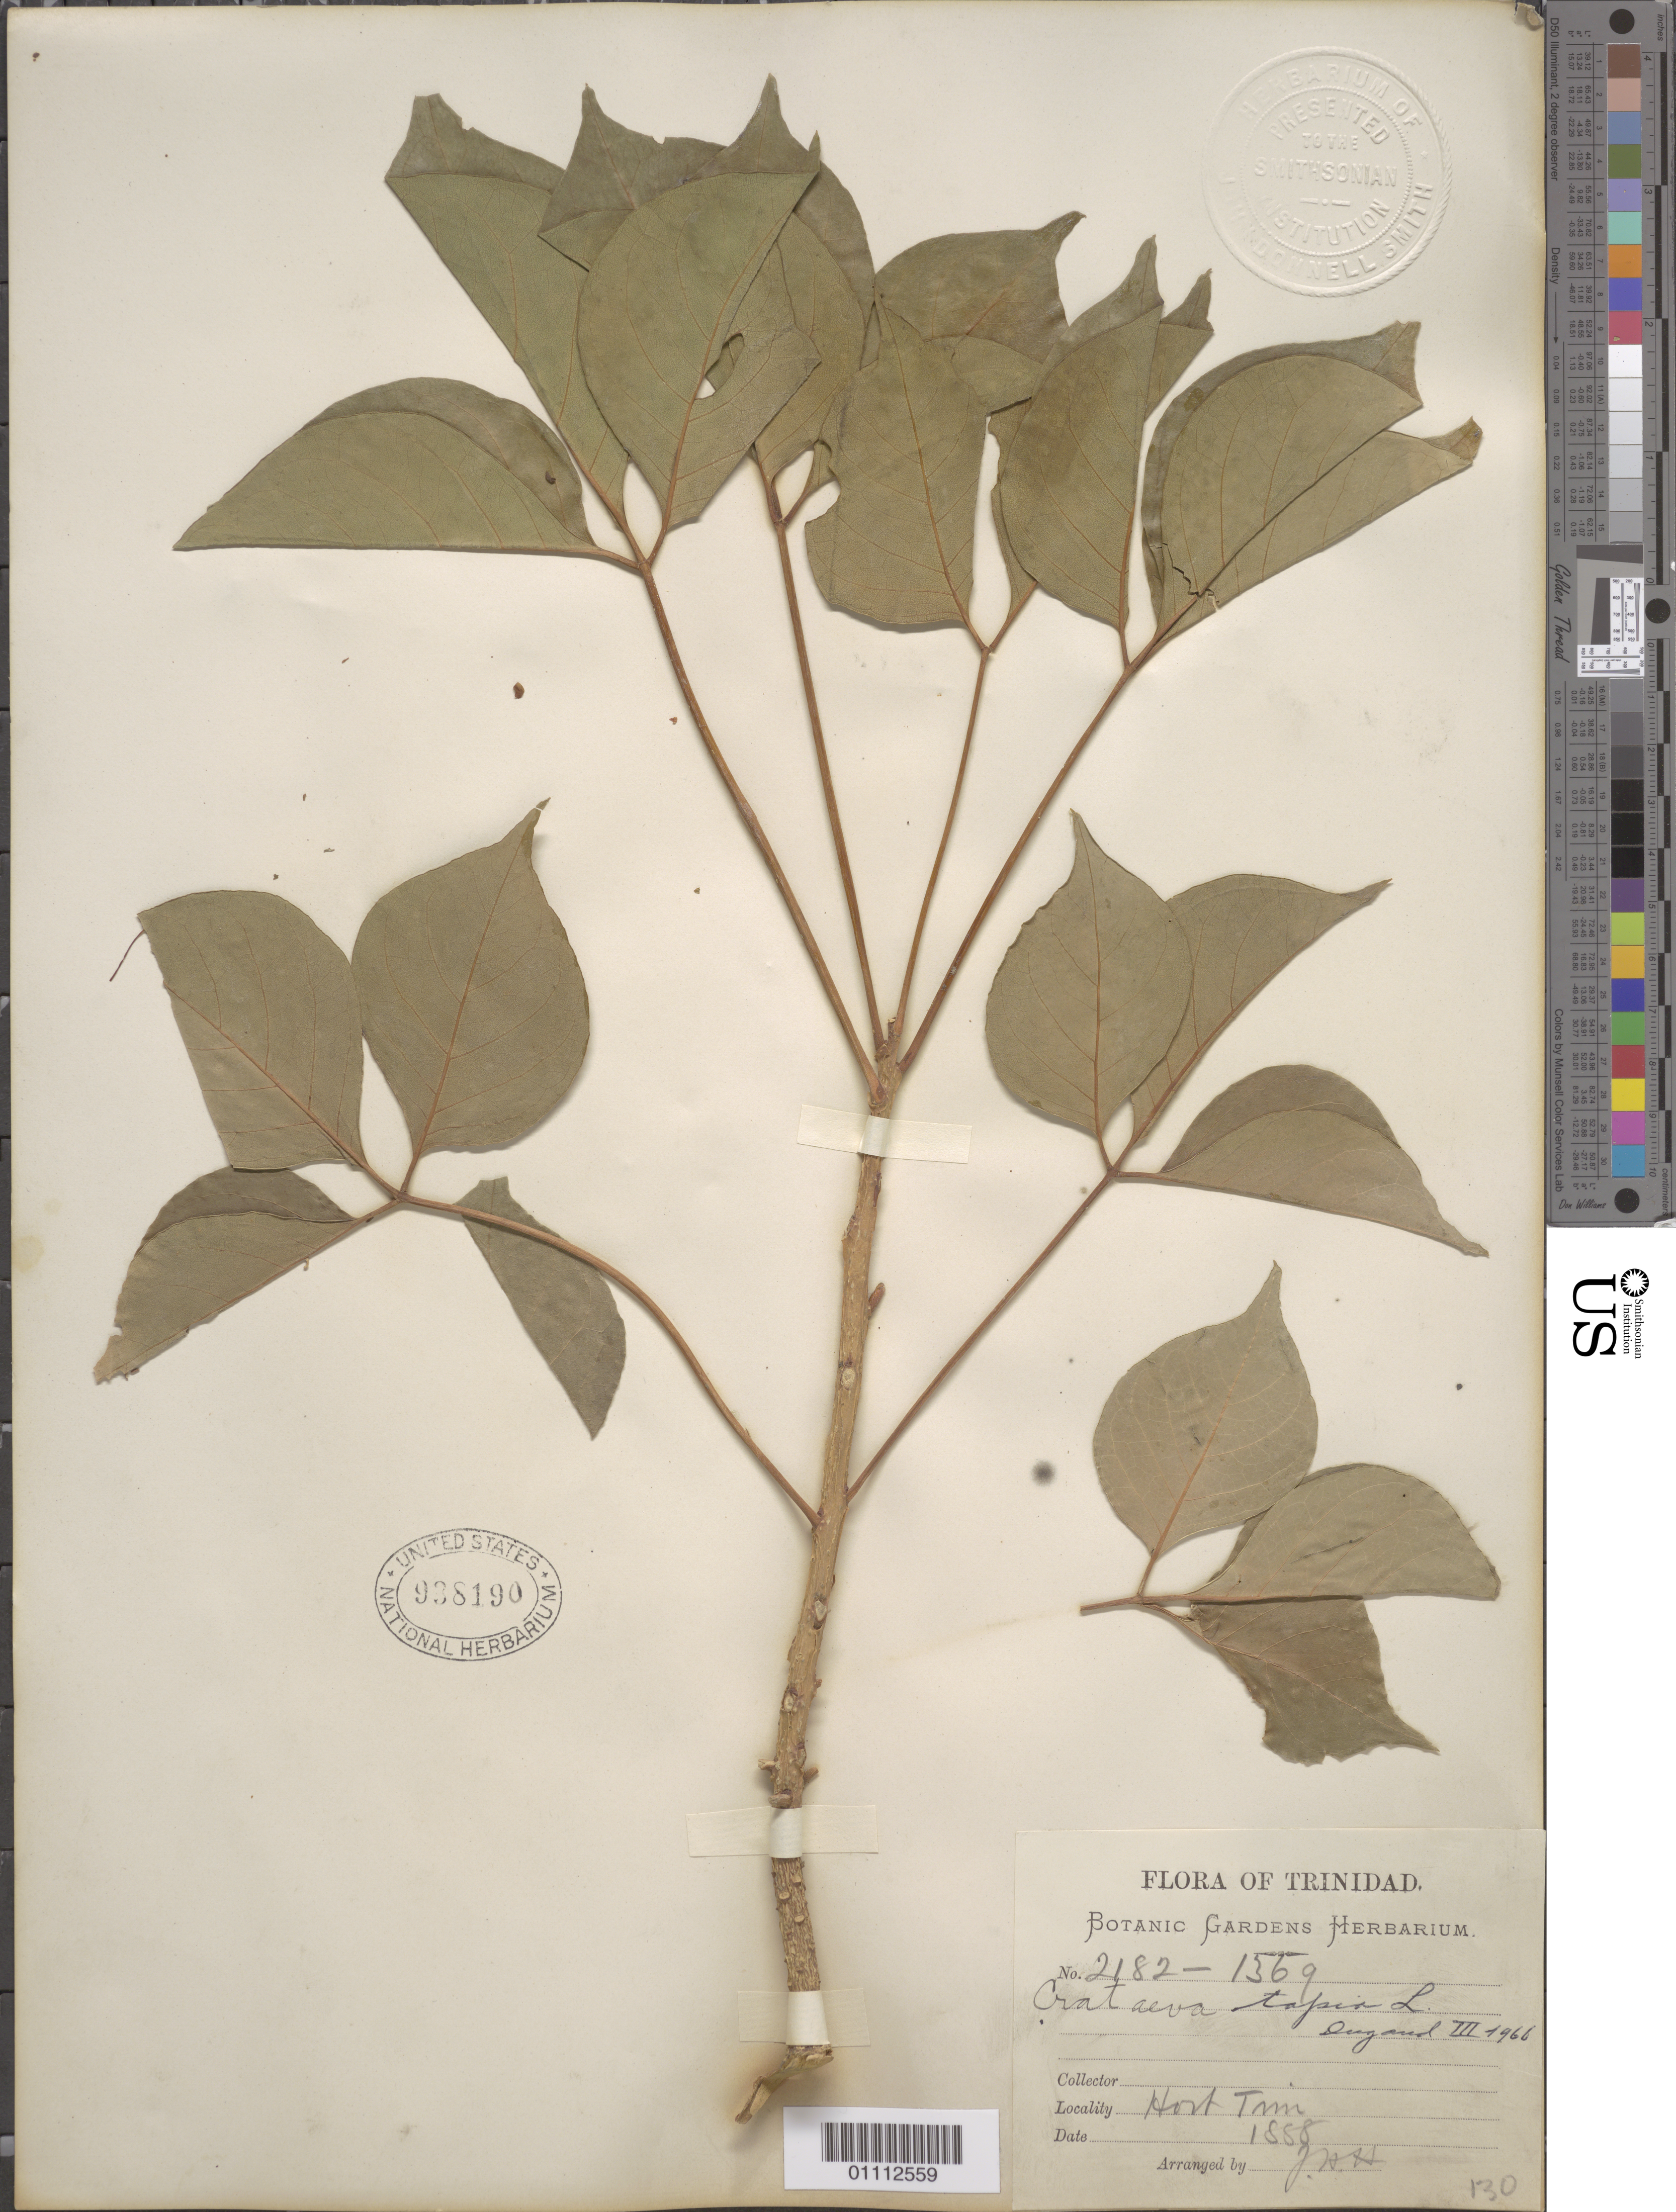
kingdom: Plantae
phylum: Tracheophyta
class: Magnoliopsida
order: Brassicales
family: Capparaceae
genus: Crateva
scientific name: Crateva tapia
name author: L.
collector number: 2182-3169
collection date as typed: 1888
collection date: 1888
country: Trinidad and Tobago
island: Trinidad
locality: Hort Twin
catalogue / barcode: US 938190